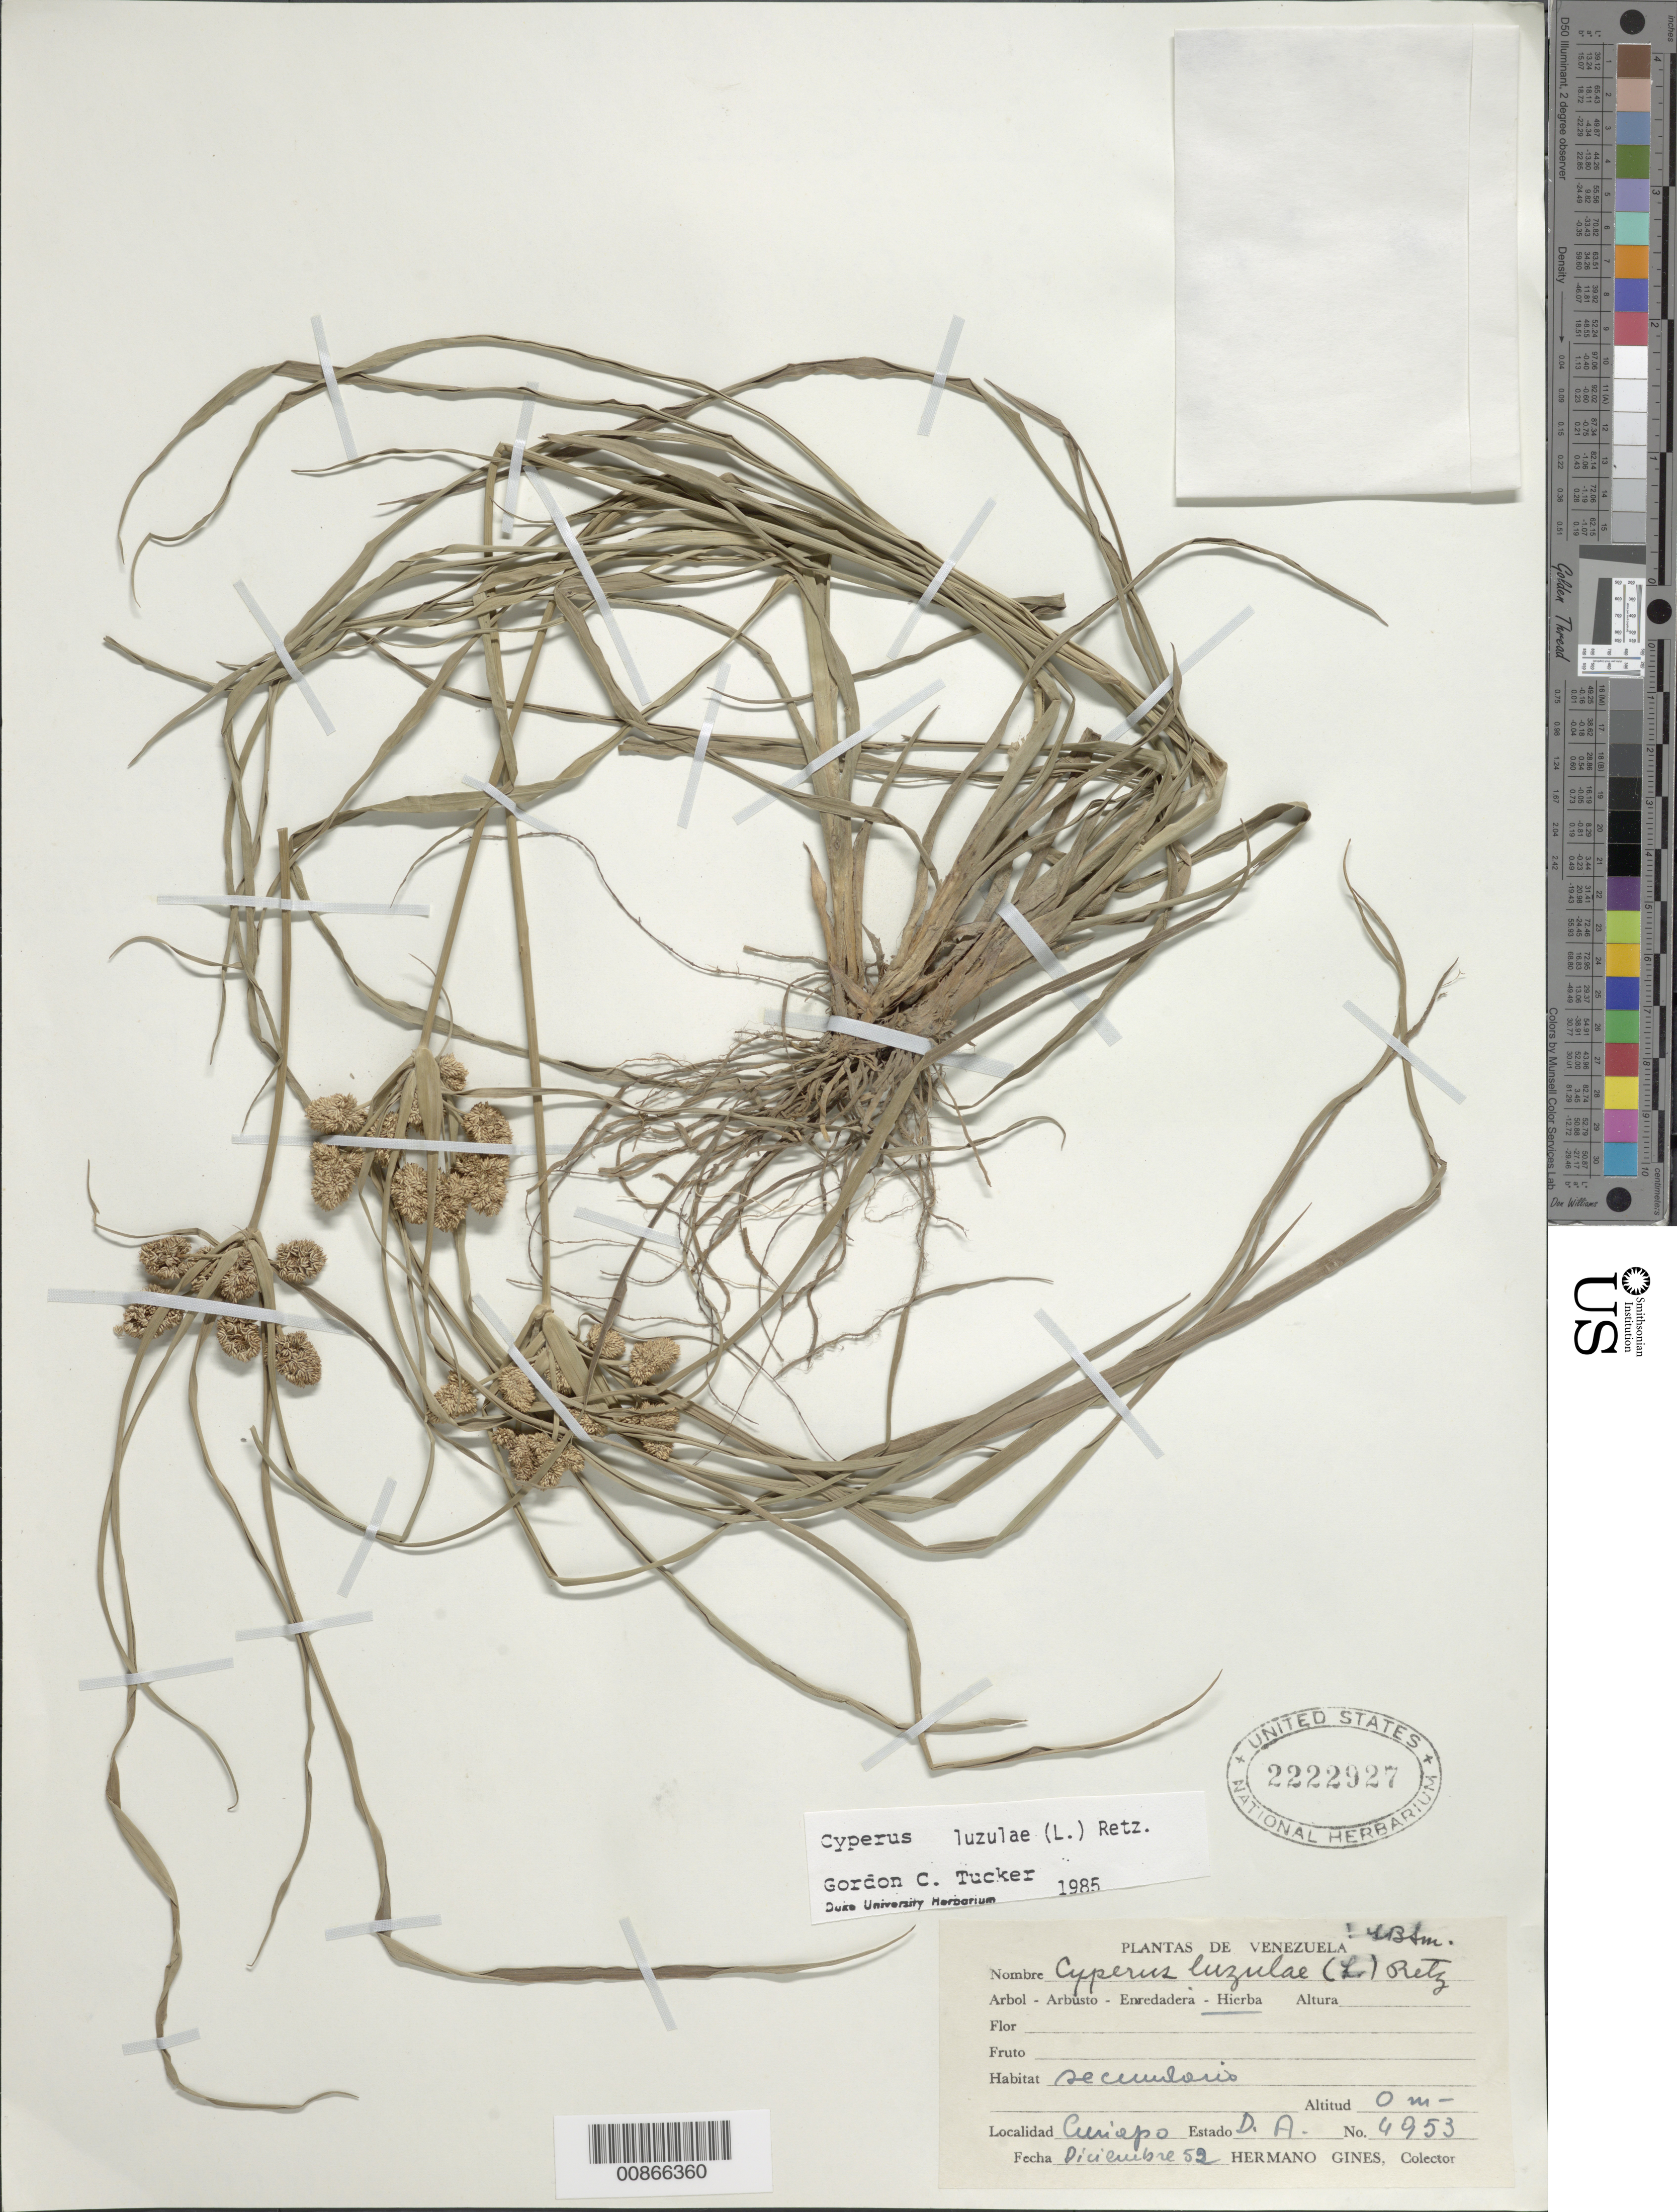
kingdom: Plantae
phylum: Tracheophyta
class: Liliopsida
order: Poales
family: Cyperaceae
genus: Cyperus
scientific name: Cyperus luzulae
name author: (L.) Rottb. ex Retz.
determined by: Tucker, G. C.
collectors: H. Gines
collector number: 4953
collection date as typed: Dec-52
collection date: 1952-12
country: Venezuela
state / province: Delta Amacuro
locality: Curiapo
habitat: Secondary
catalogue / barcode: US 2222927